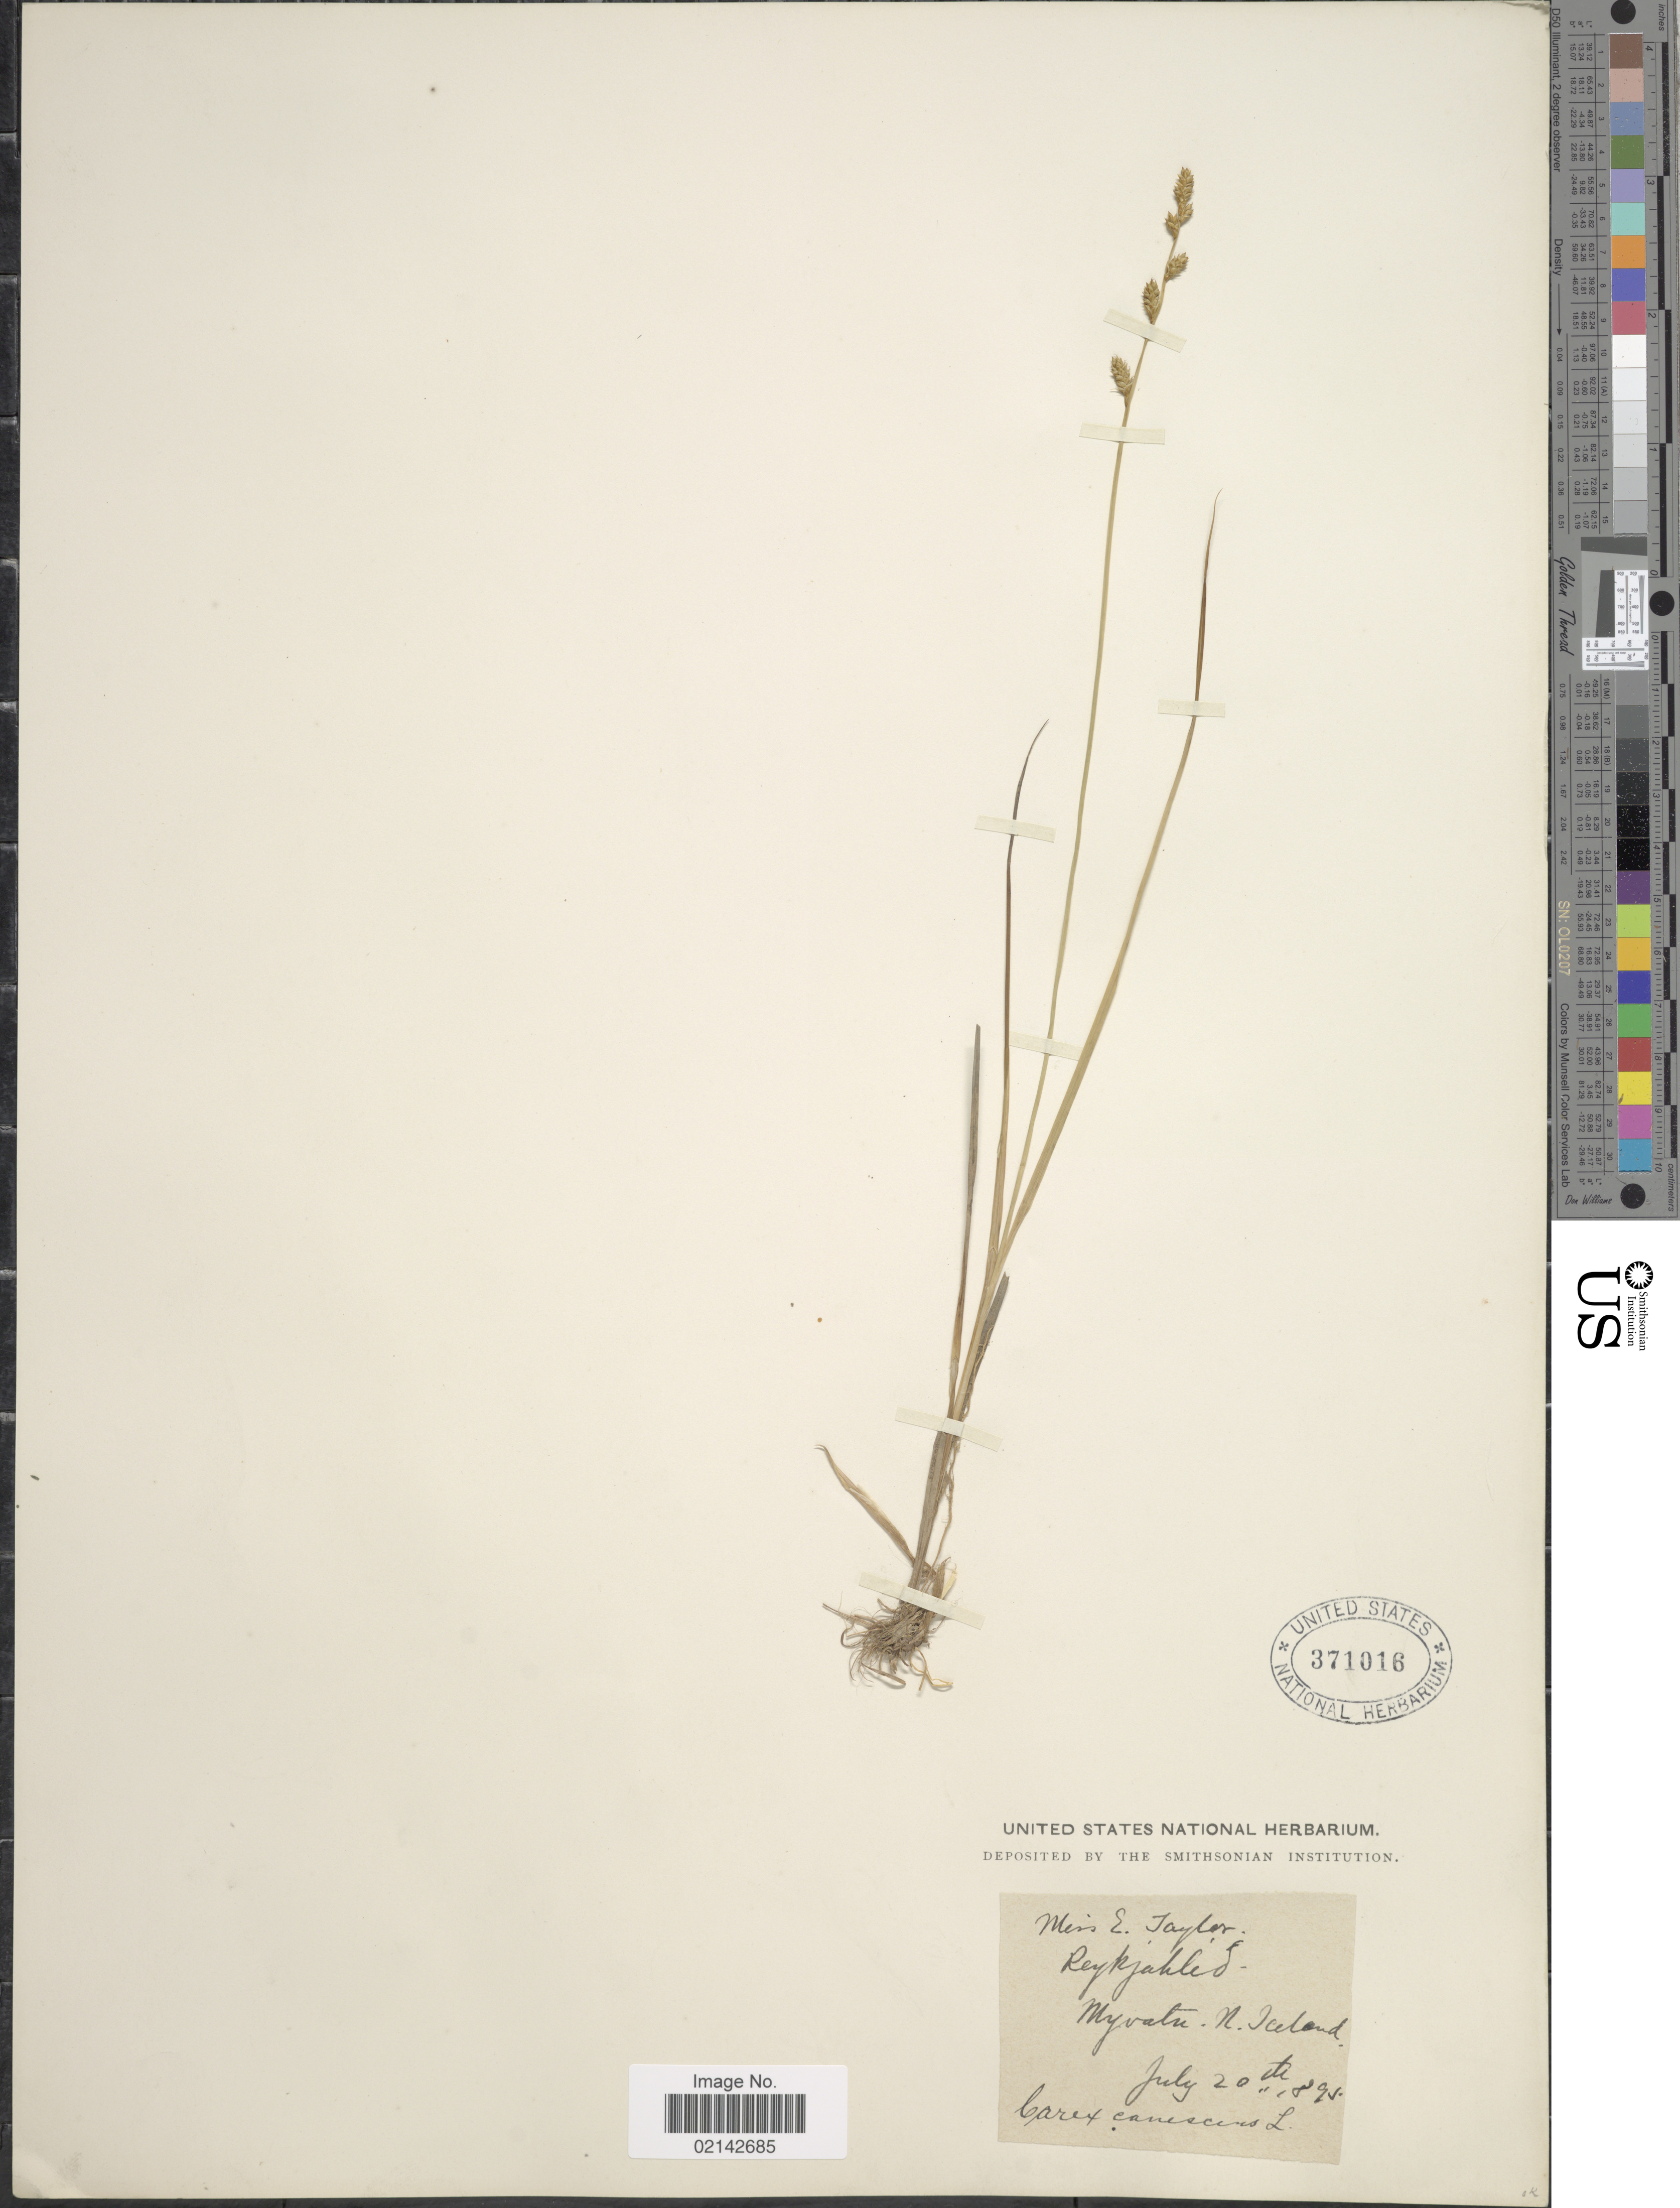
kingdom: Plantae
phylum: Tracheophyta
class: Liliopsida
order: Poales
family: Cyperaceae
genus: Carex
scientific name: Carex canescens var. canescens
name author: L.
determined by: Strong, Mark T., (BOT), Smithsonian Institution - National Museum of Natural History (UNITED STATES)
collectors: E. Taylor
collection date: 1895-07-20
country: Iceland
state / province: Northeastern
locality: Reykjahlíð, Mývatn, N. Iceland.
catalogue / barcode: US 371016